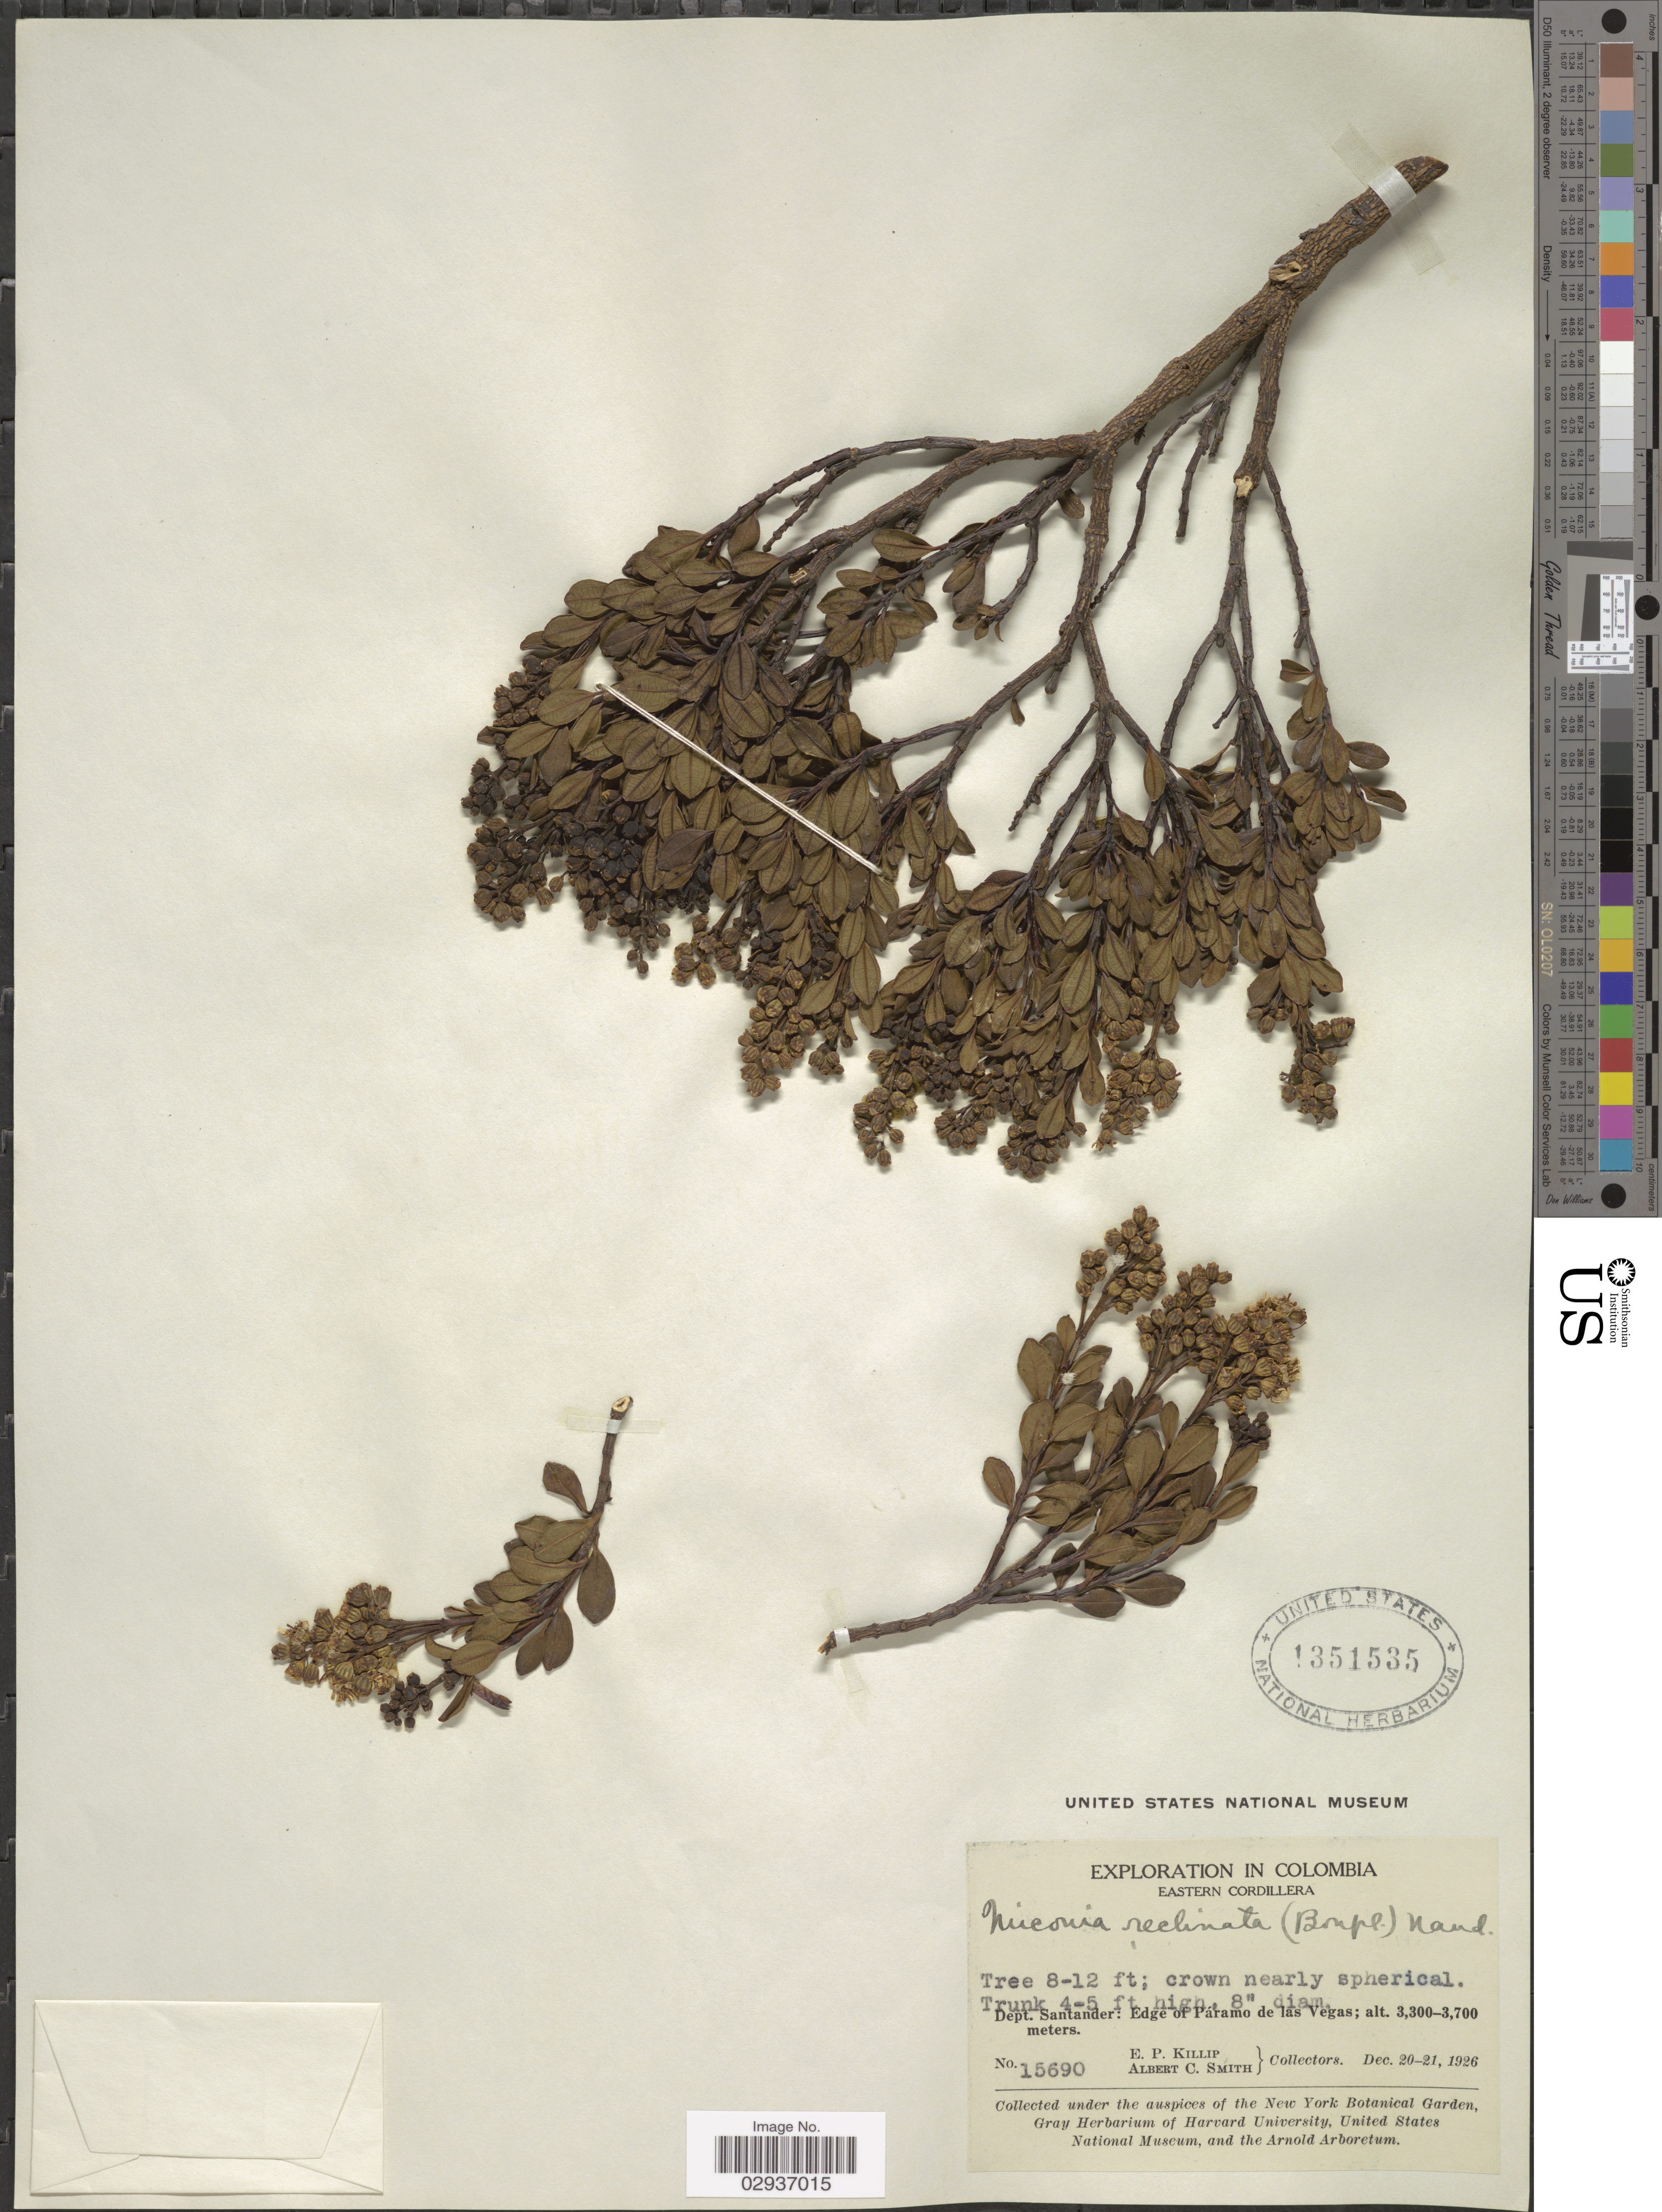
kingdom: Plantae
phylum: Tracheophyta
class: Magnoliopsida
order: Myrtales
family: Melastomataceae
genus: Miconia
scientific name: Miconia buxifolia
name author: Naudin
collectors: E. P. Killip & A. C. Smith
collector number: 15690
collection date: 1926-12-20/1926-12-21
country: Colombia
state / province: Santander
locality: Eastern Cordillera: Dept. Santander: Edge of Páramo de las Vegas.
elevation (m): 3300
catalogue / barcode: US 1351535